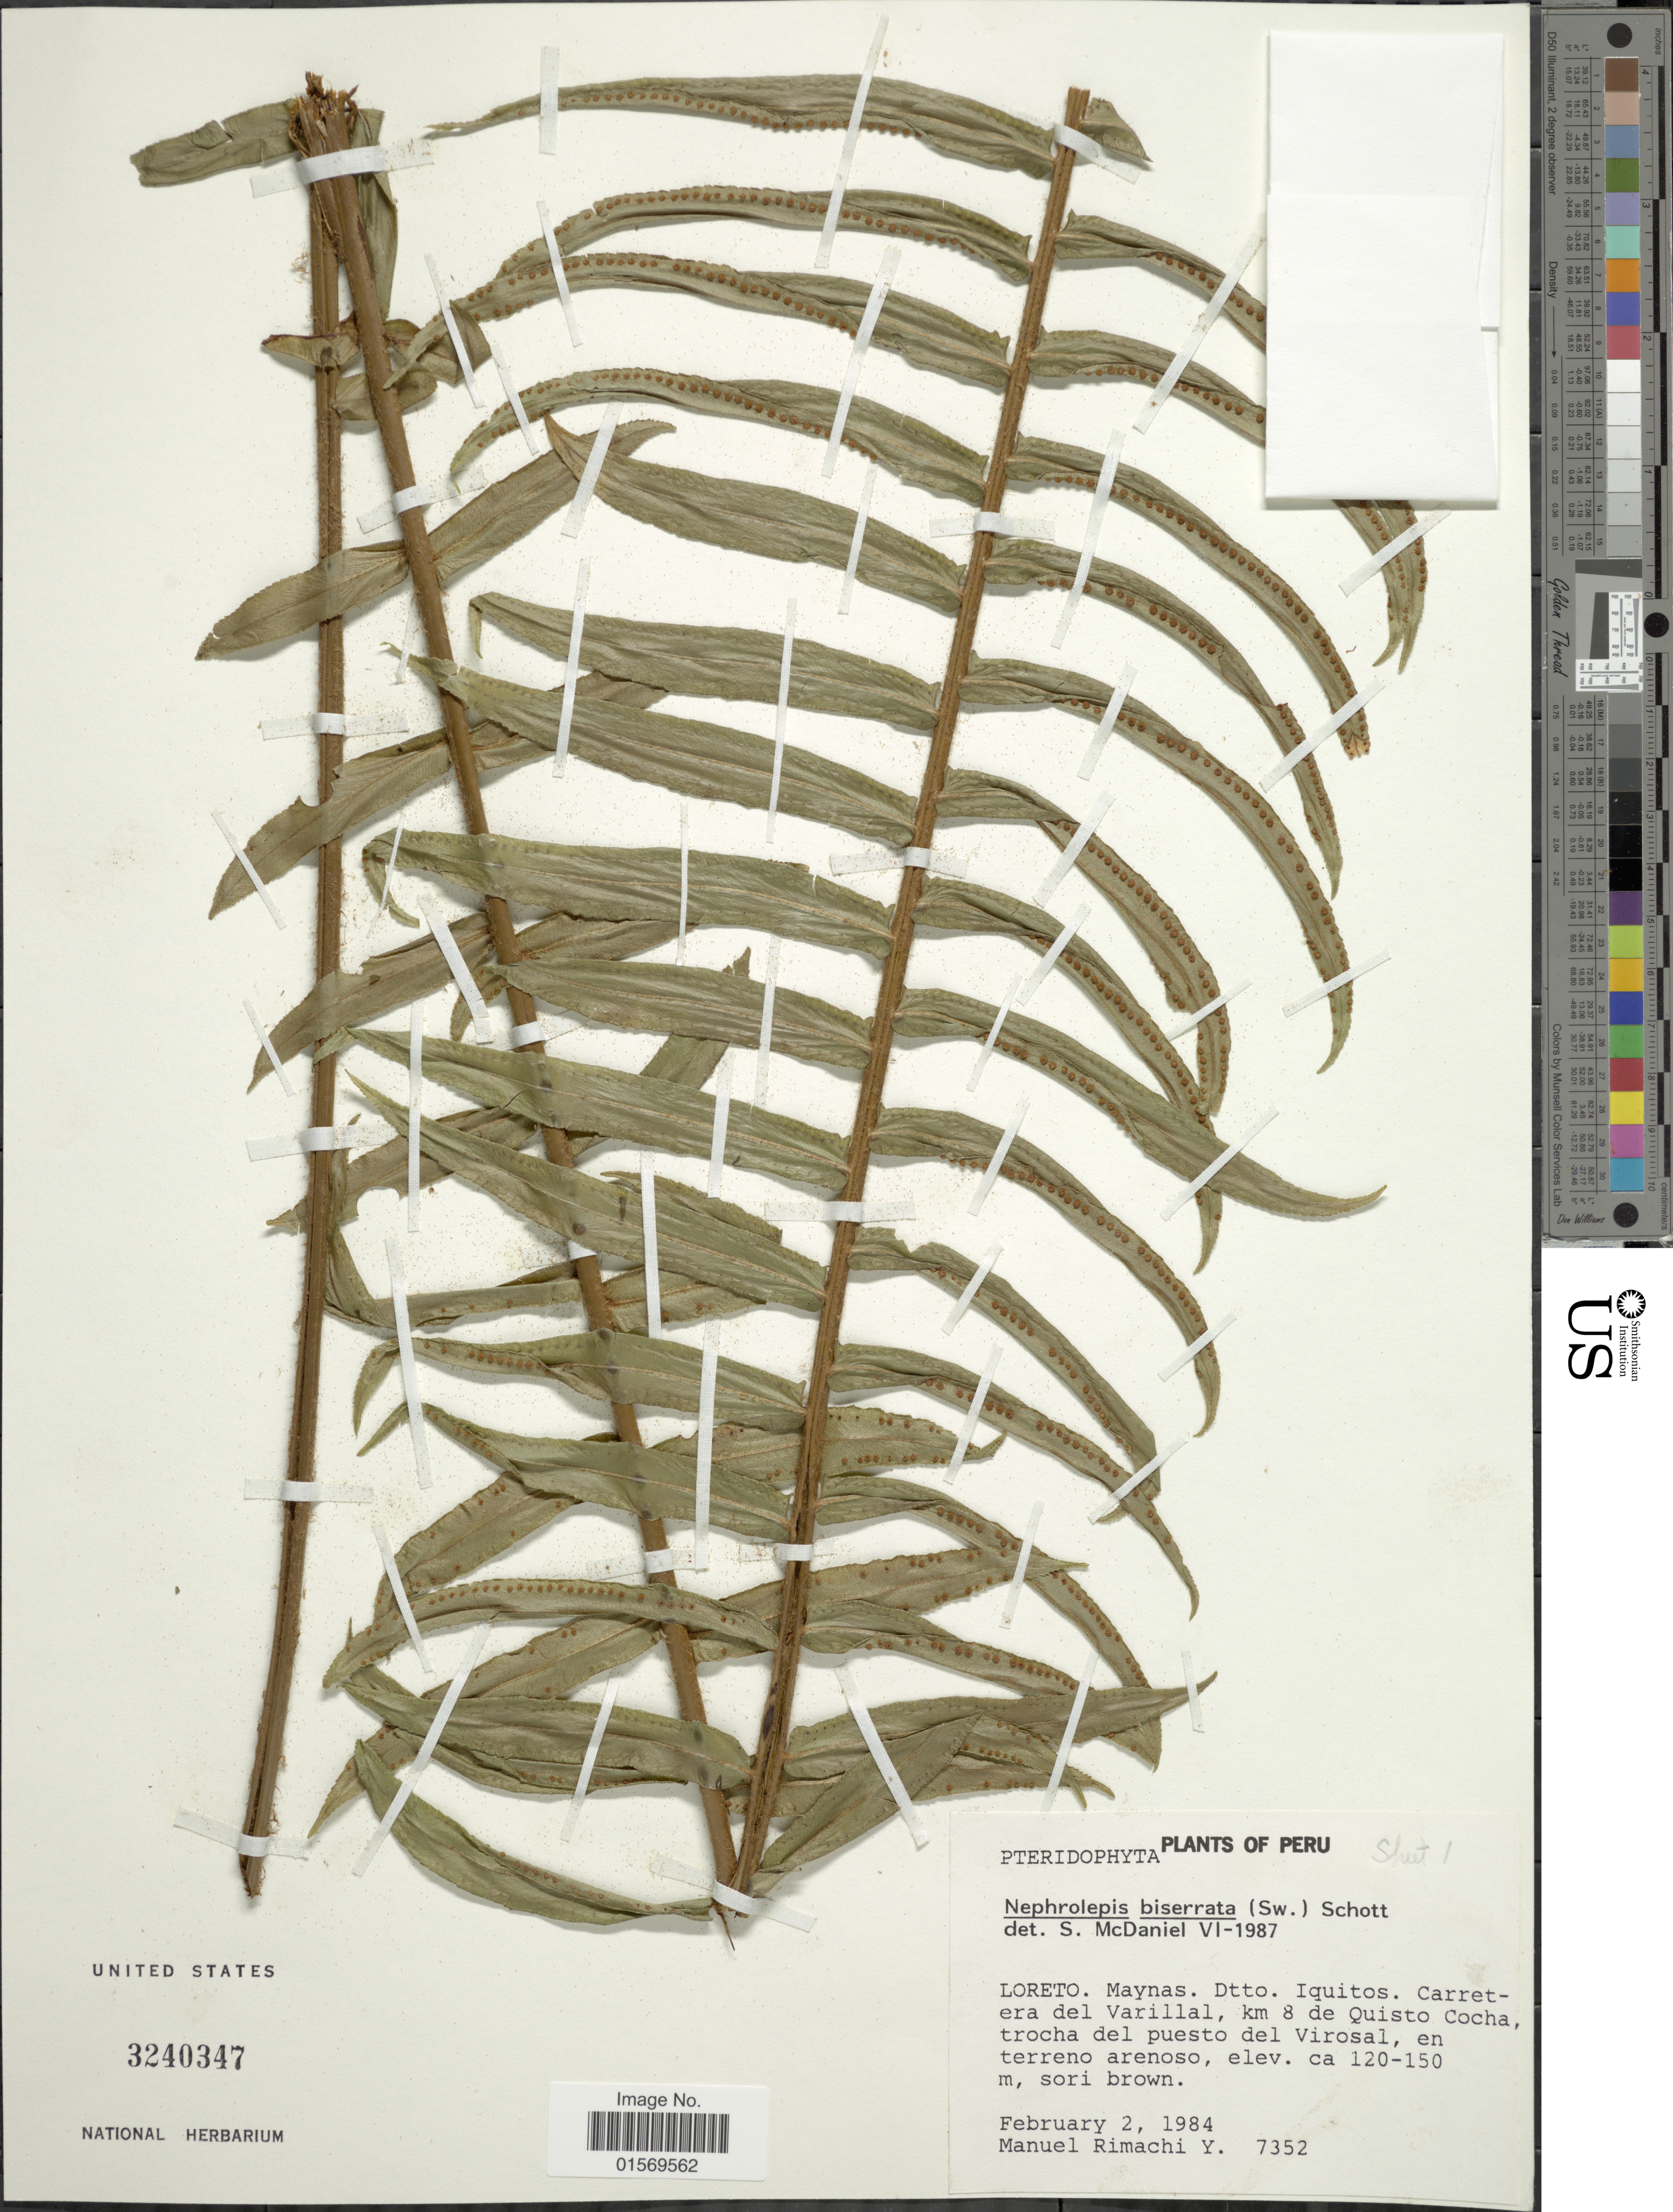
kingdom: Plantae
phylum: Tracheophyta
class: Polypodiopsida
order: Polypodiales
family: Nephrolepidaceae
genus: Nephrolepis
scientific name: Nephrolepis biserrata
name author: (Sw.) Schott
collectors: M. Rimachi Y.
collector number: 7352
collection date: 1984-02-02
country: Peru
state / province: Loreto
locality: Maynas, Dtto. Iquitos, Carretera del Varillal, km 8 de Quisto Cocha, trocha del puesto del Virosal, en terreno arenoso.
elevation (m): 120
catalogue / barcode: US 3240347